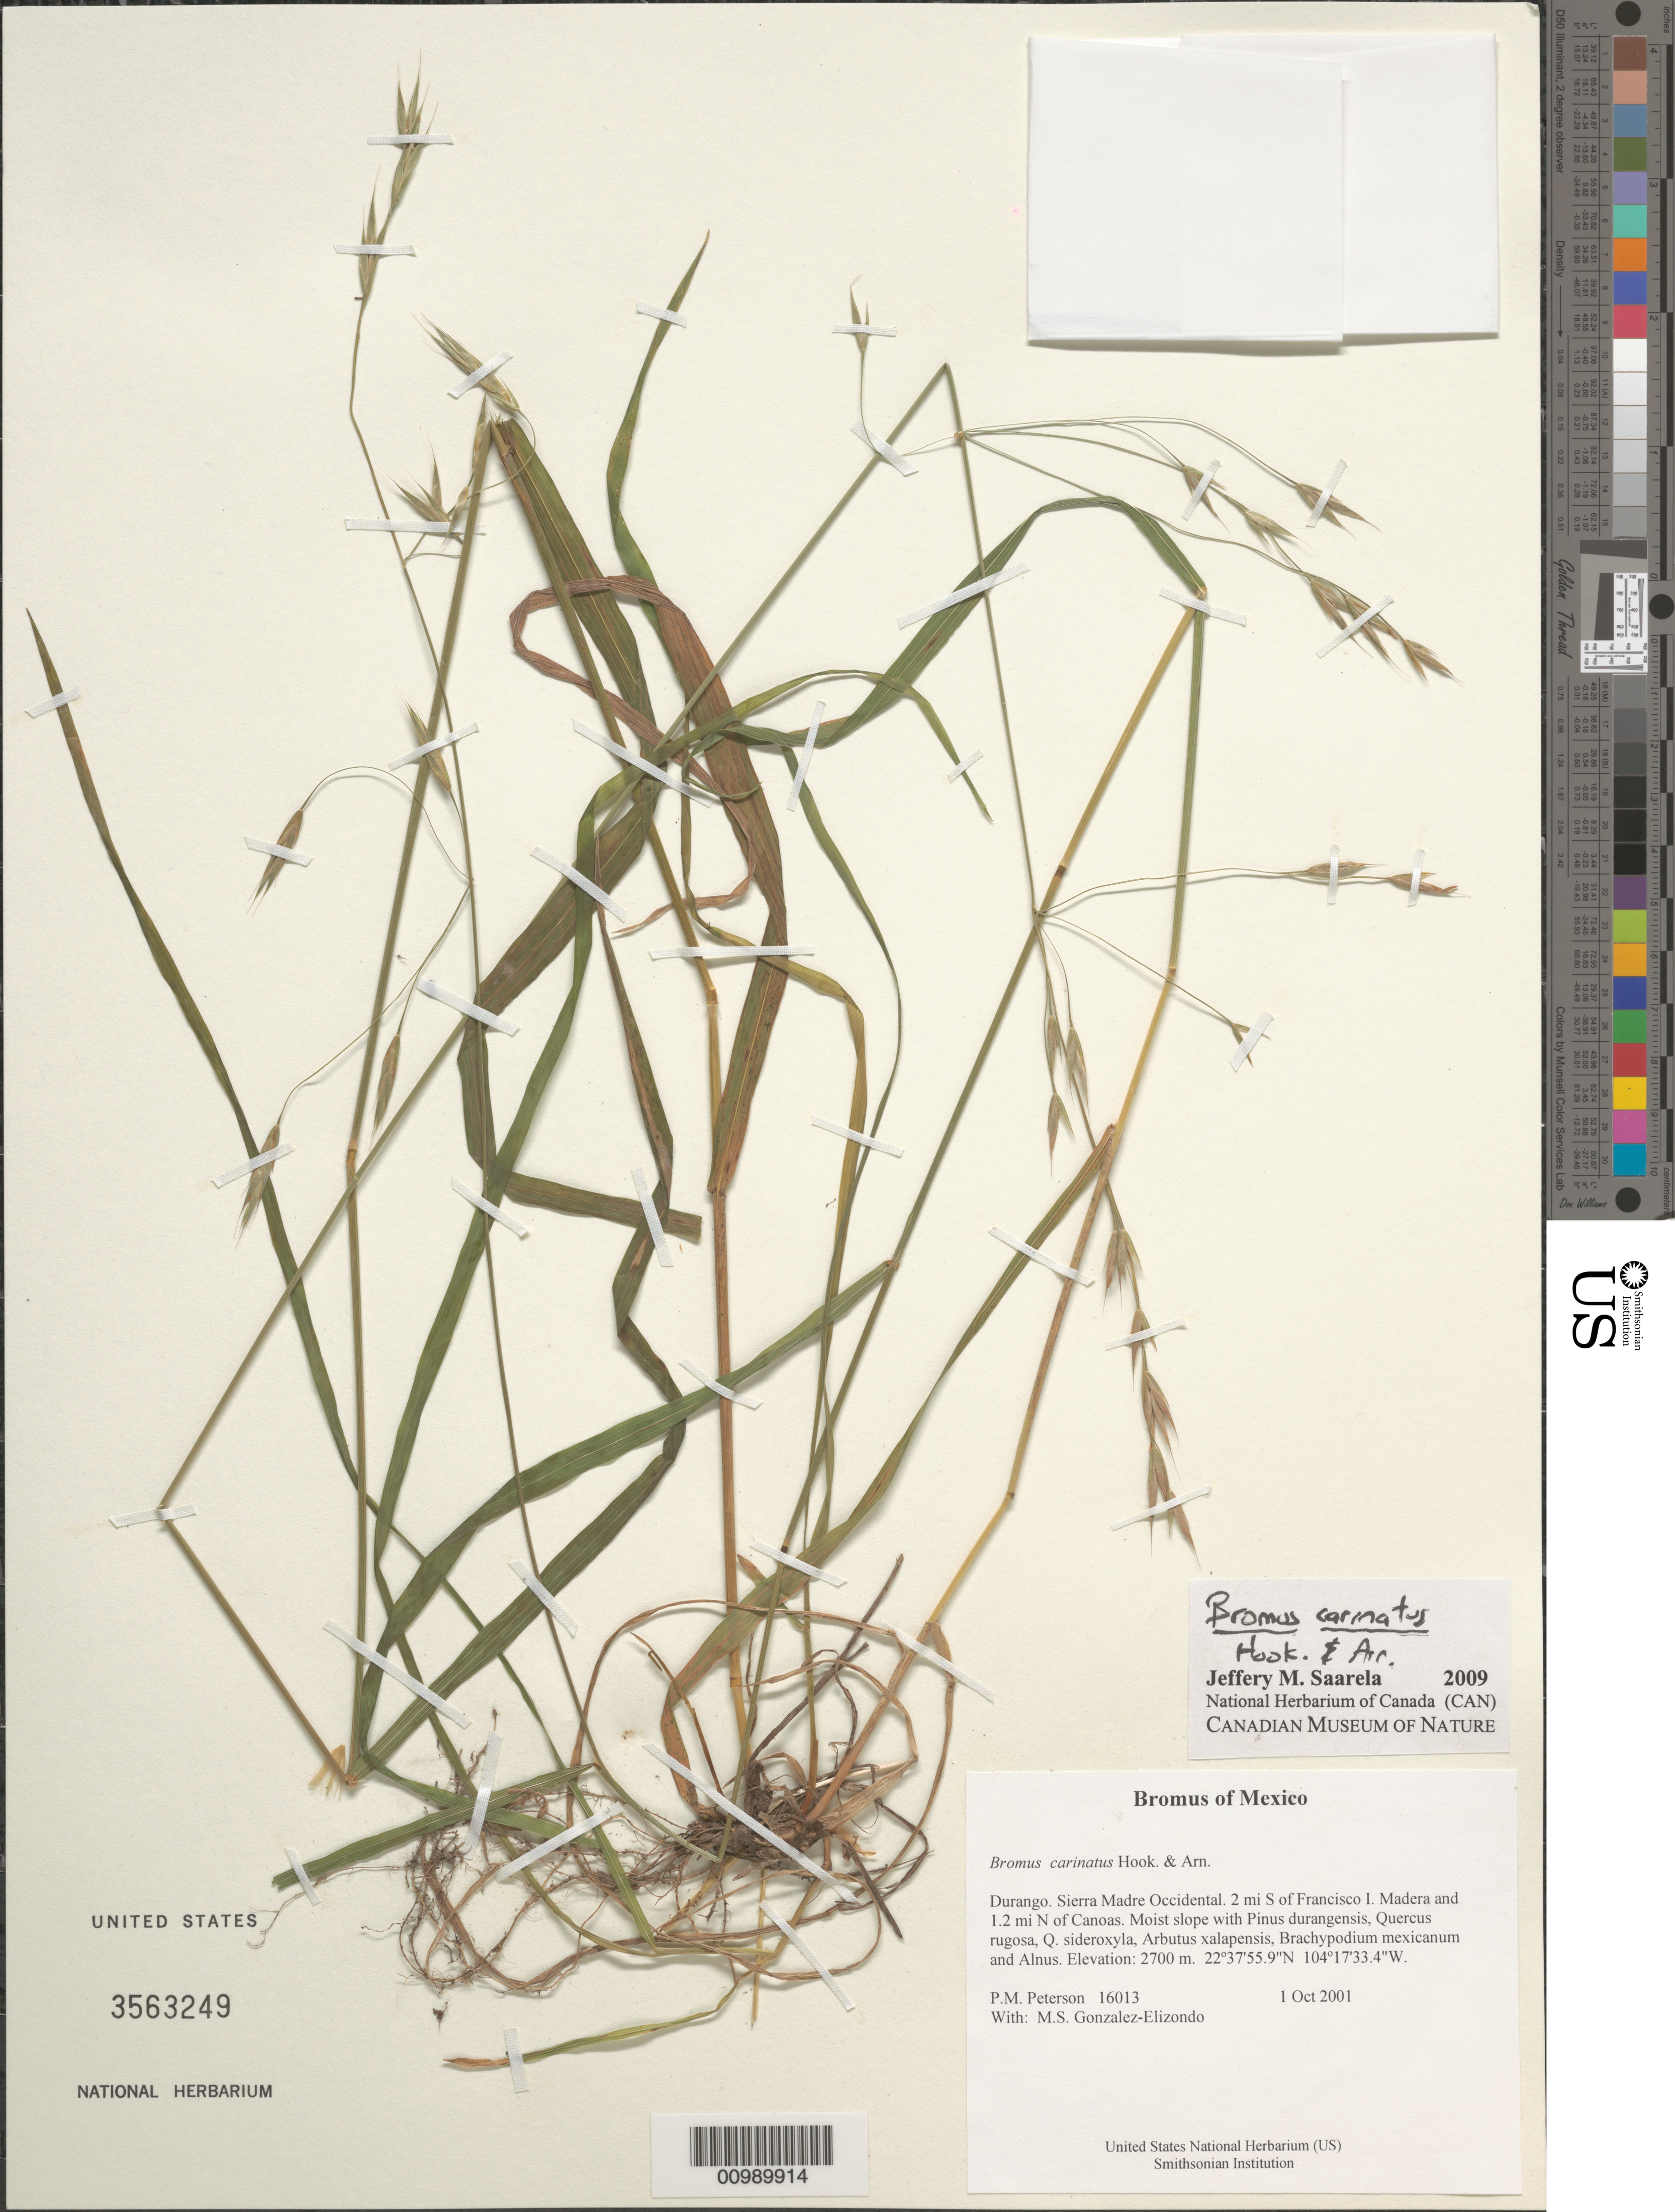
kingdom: Plantae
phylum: Tracheophyta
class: Liliopsida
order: Poales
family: Poaceae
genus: Bromus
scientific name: Bromus carinatus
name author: Hook. & Arn.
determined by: Saarela, J. M., (CAN), Canadian Museum of Nature (CANADA)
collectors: P. M. Peterson & M. S. González-Elizondo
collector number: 16013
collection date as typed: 01 Oct 2001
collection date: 2001-10-01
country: Mexico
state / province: Durango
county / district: Sierra Madre Occidental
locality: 2 mi S of Francisco I. Madera and 1.2 mi N of Canoas. Moist slope with Pinus durangensis, Quercus rugosa, Q. sideroxyla, Arbutus xalapensis, Brachypodium mexicanum and Alnus.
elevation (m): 2700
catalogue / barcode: US 3563249